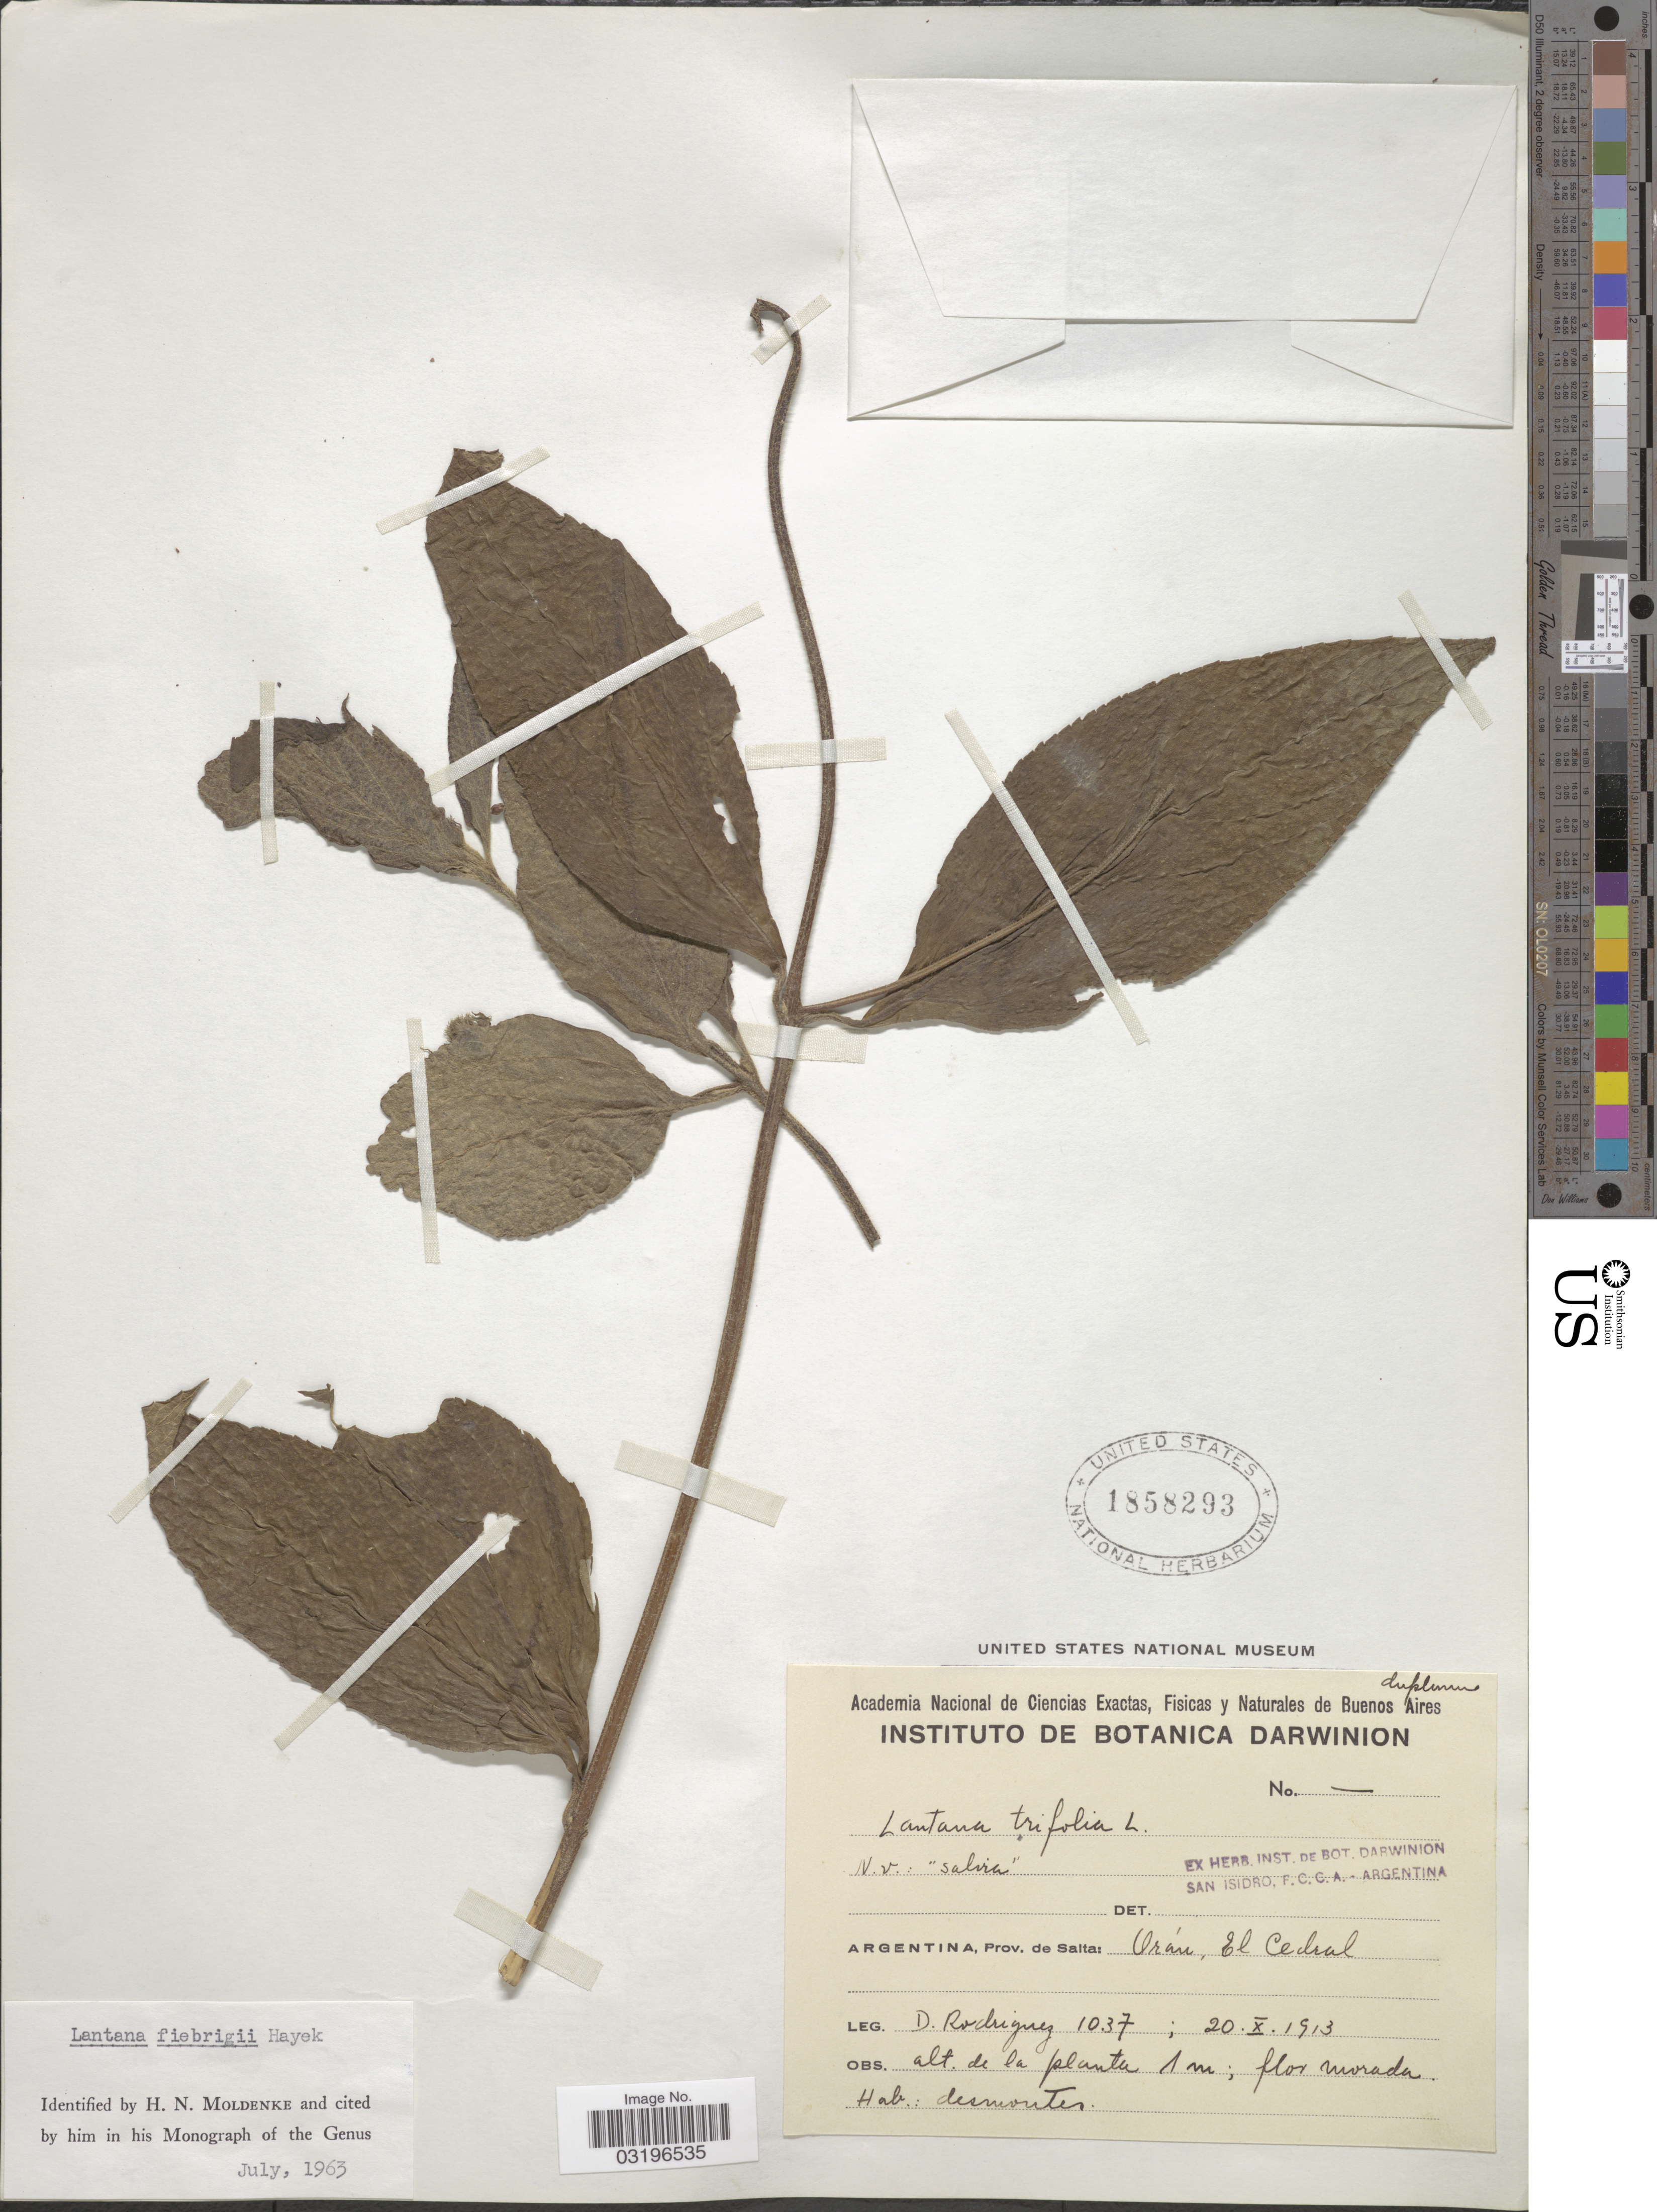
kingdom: Plantae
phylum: Tracheophyta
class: Magnoliopsida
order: Lamiales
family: Verbenaceae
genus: Lantana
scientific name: Lantana fiebrigii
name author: Hayek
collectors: D. Rodriguez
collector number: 1037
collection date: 1913-10-20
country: Argentina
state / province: Salta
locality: Orán, El Cedral.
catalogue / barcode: US 1858293